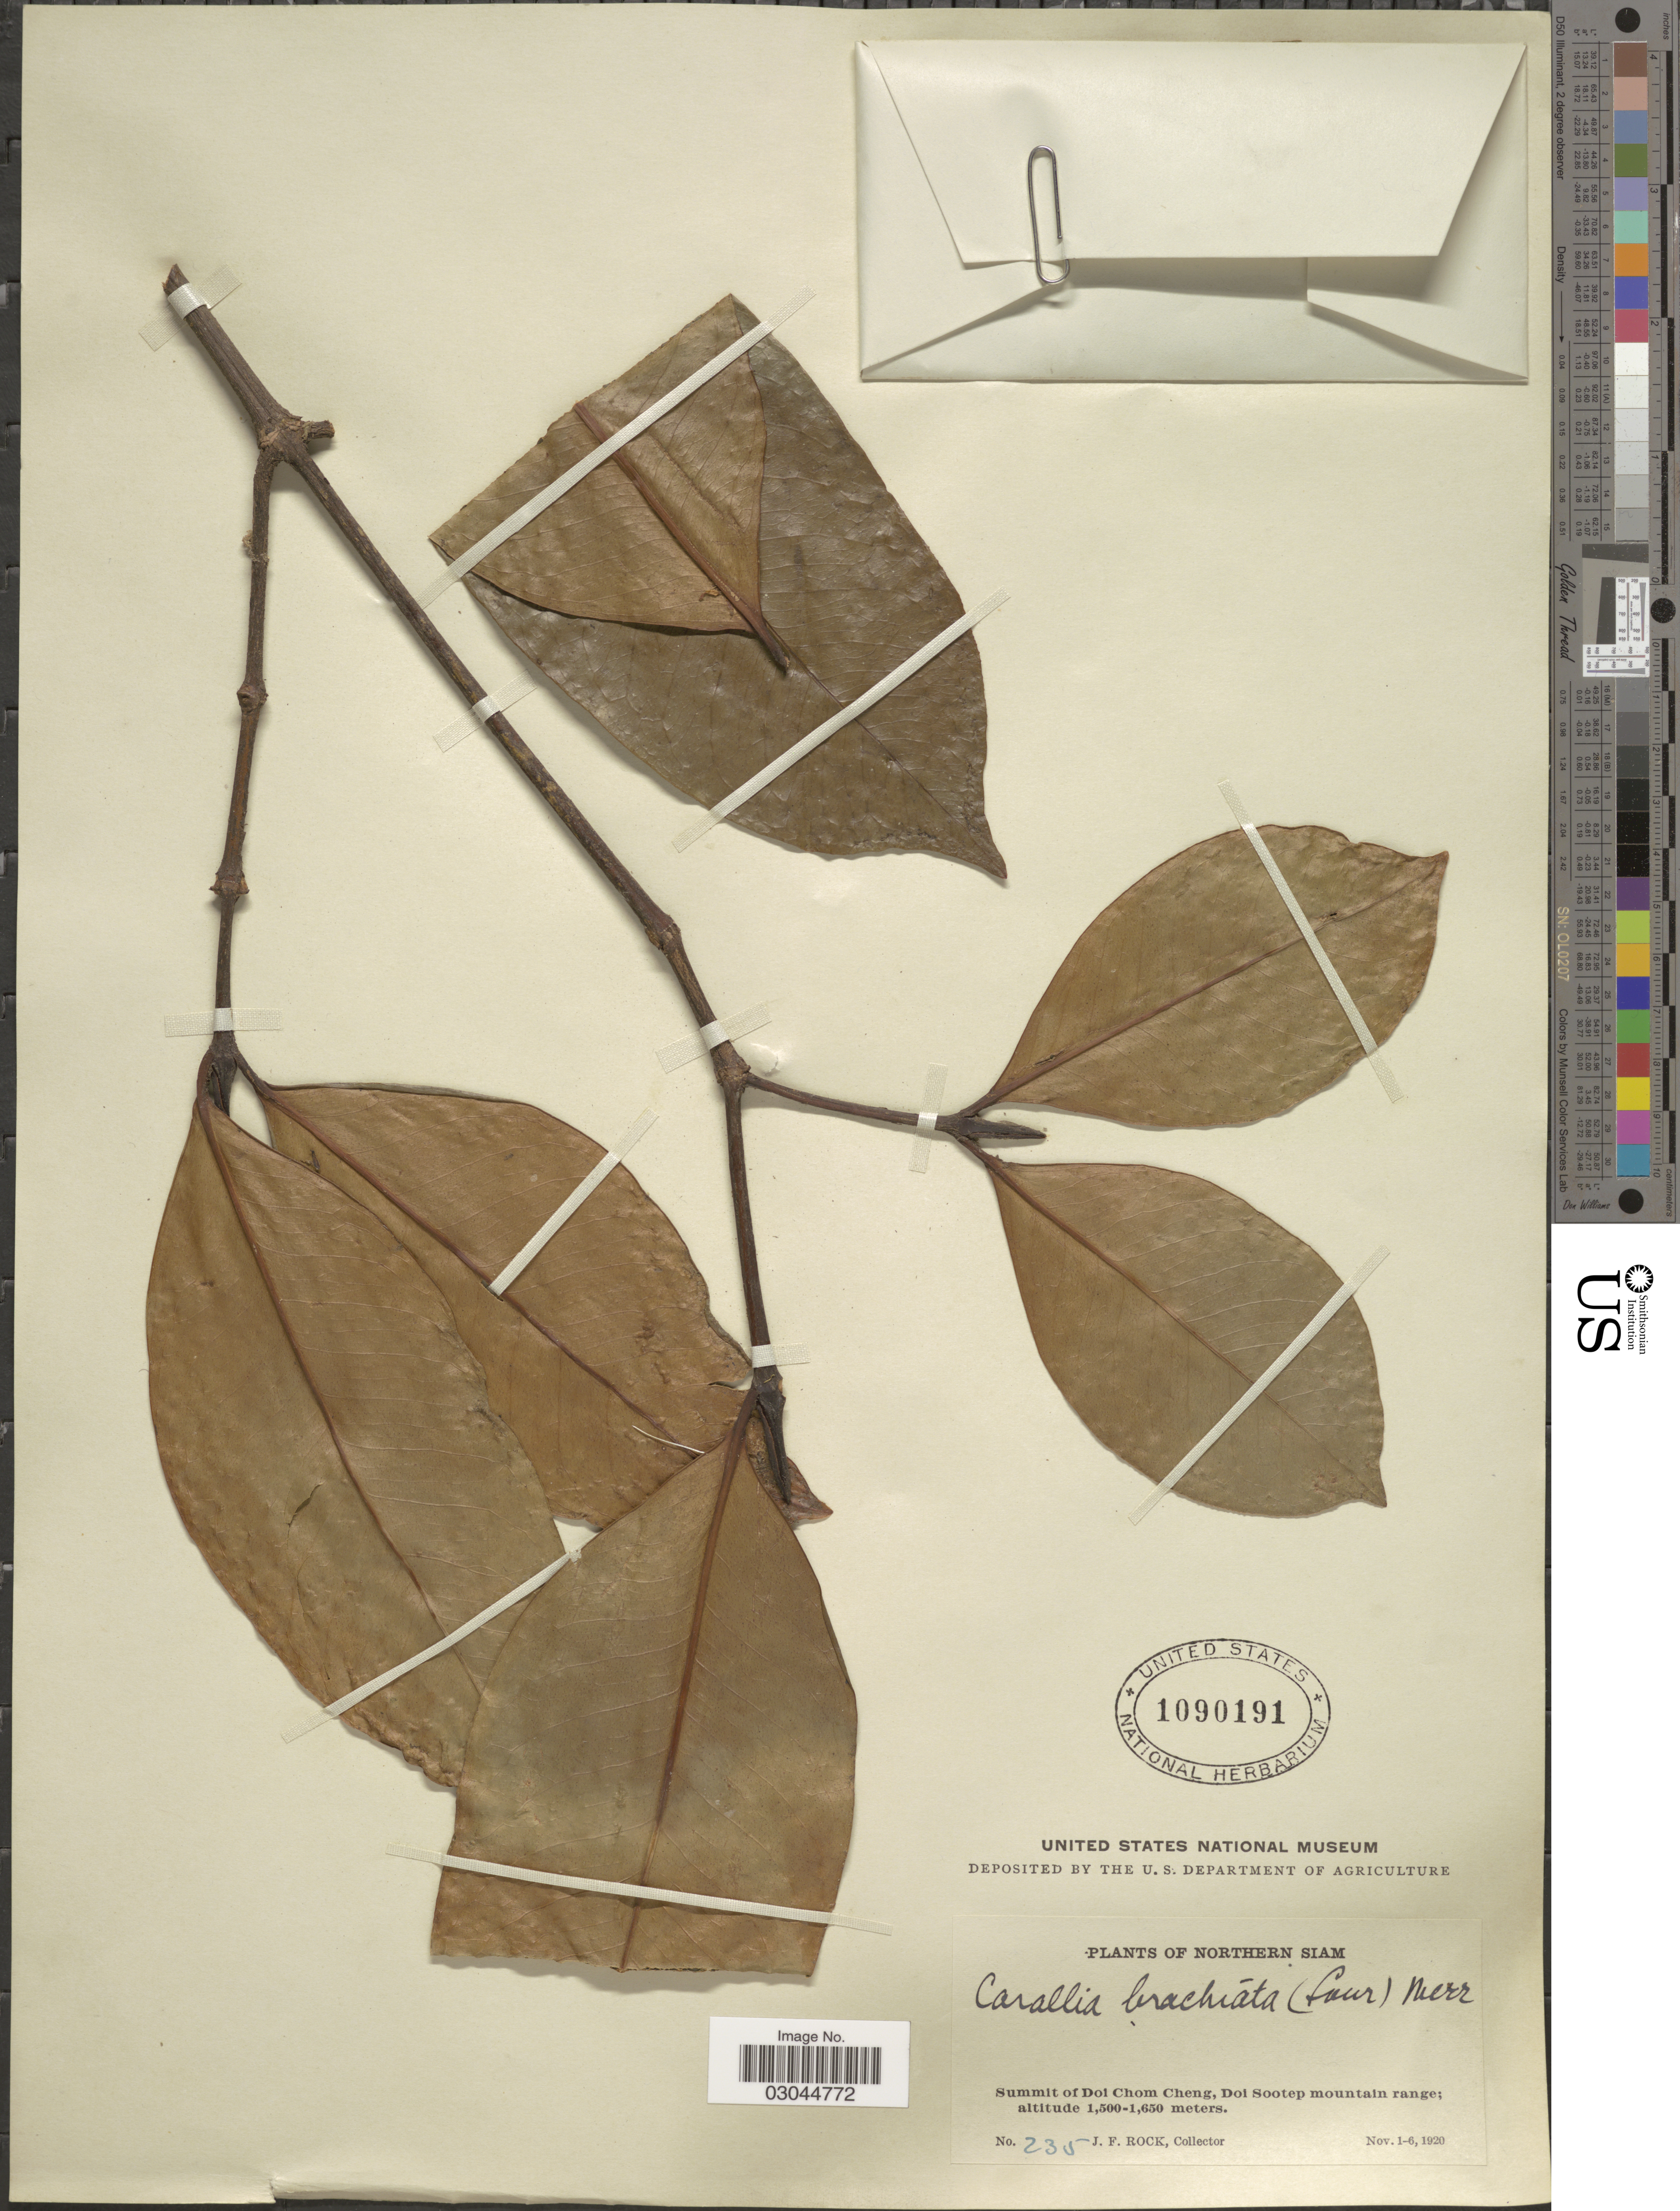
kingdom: Plantae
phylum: Tracheophyta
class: Magnoliopsida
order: Malpighiales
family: Rhizophoraceae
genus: Carallia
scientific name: Carallia brachiata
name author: (Lour.) Merr.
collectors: J. Rock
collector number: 235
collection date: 1920-11-01/1920-11-06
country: Thailand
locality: Northern Siam. Summit of Doi Chom Cheng, Doi Sootep mountain range.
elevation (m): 1500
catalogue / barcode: US 1090191